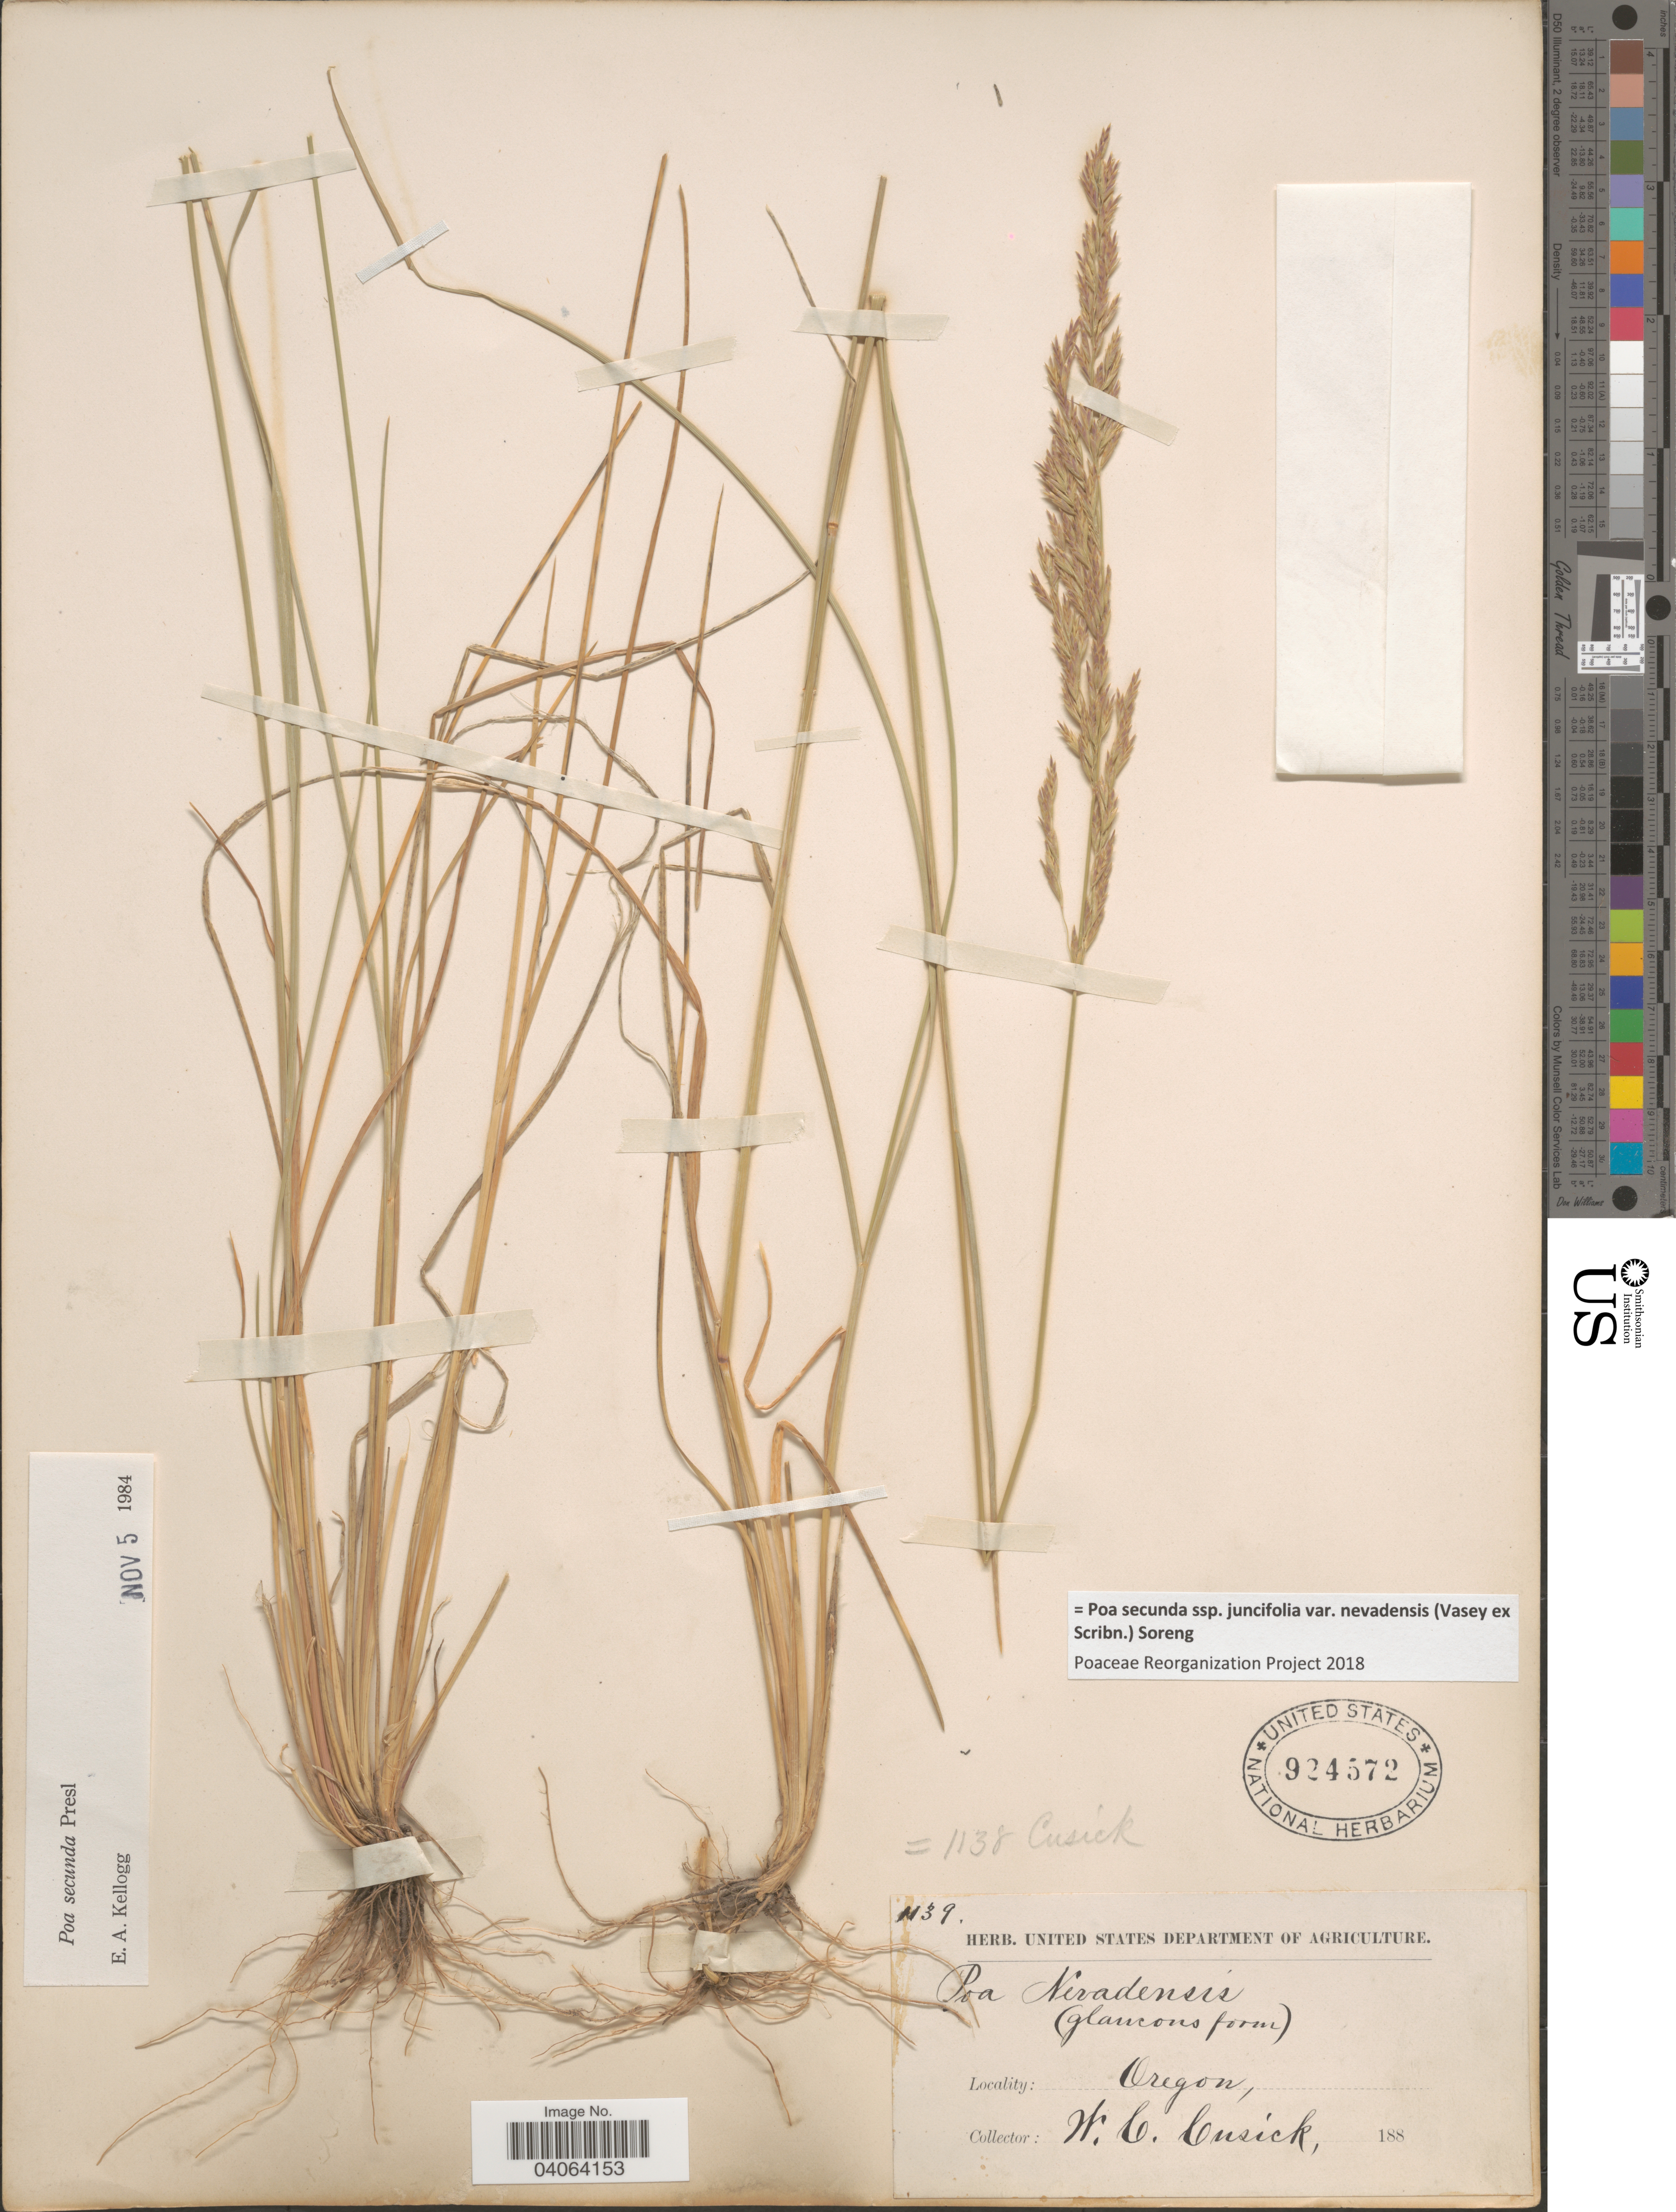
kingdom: Plantae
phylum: Tracheophyta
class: Liliopsida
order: Poales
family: Poaceae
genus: Poa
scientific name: Poa secunda subsp. juncifolia var. nevadensis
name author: (Vasey ex Scribn.) Soreng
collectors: W. C. Cusick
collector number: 1139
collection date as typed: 188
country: United States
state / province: Oregon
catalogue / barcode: US 924572